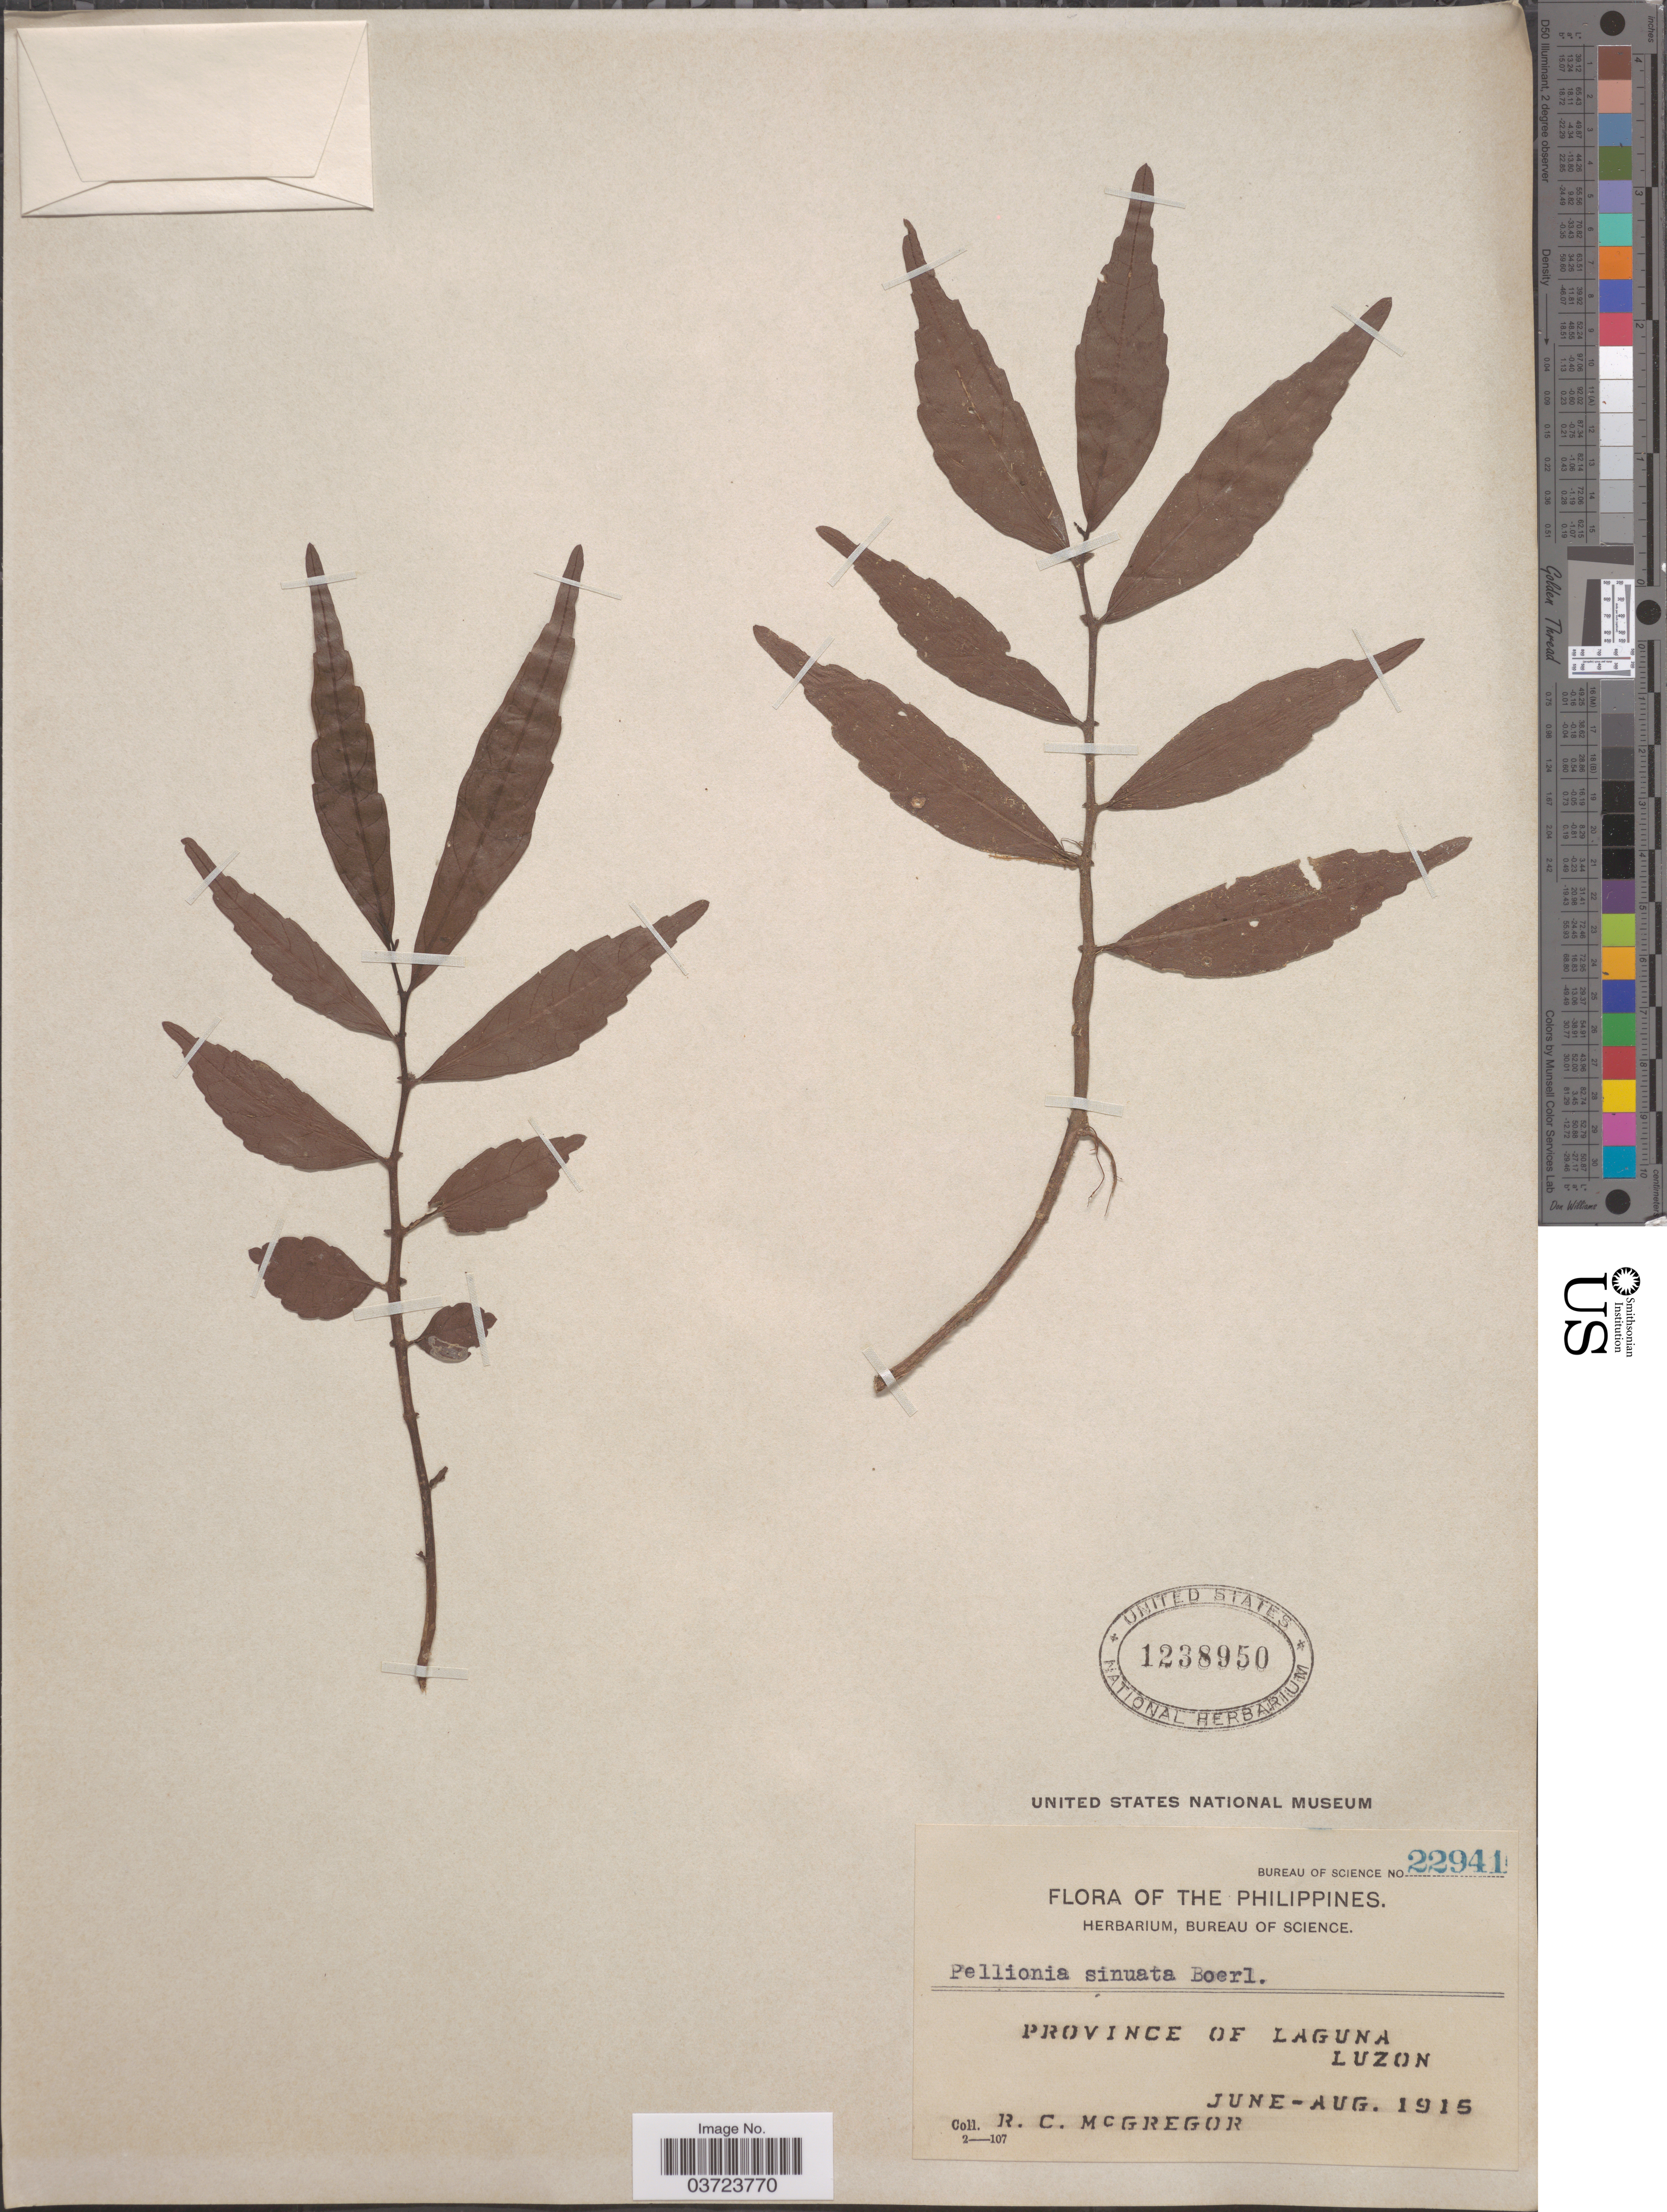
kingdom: Plantae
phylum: Tracheophyta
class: Magnoliopsida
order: Rosales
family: Urticaceae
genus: Elatostema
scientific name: Elatostema sinuatum var. sinuatum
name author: (Blume) Hassk.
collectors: R. C. McGregor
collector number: Bureau of Science 22941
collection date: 1915-06/1915-08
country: Philippines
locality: Province of Laguna, Luzon.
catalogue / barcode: US 1238950